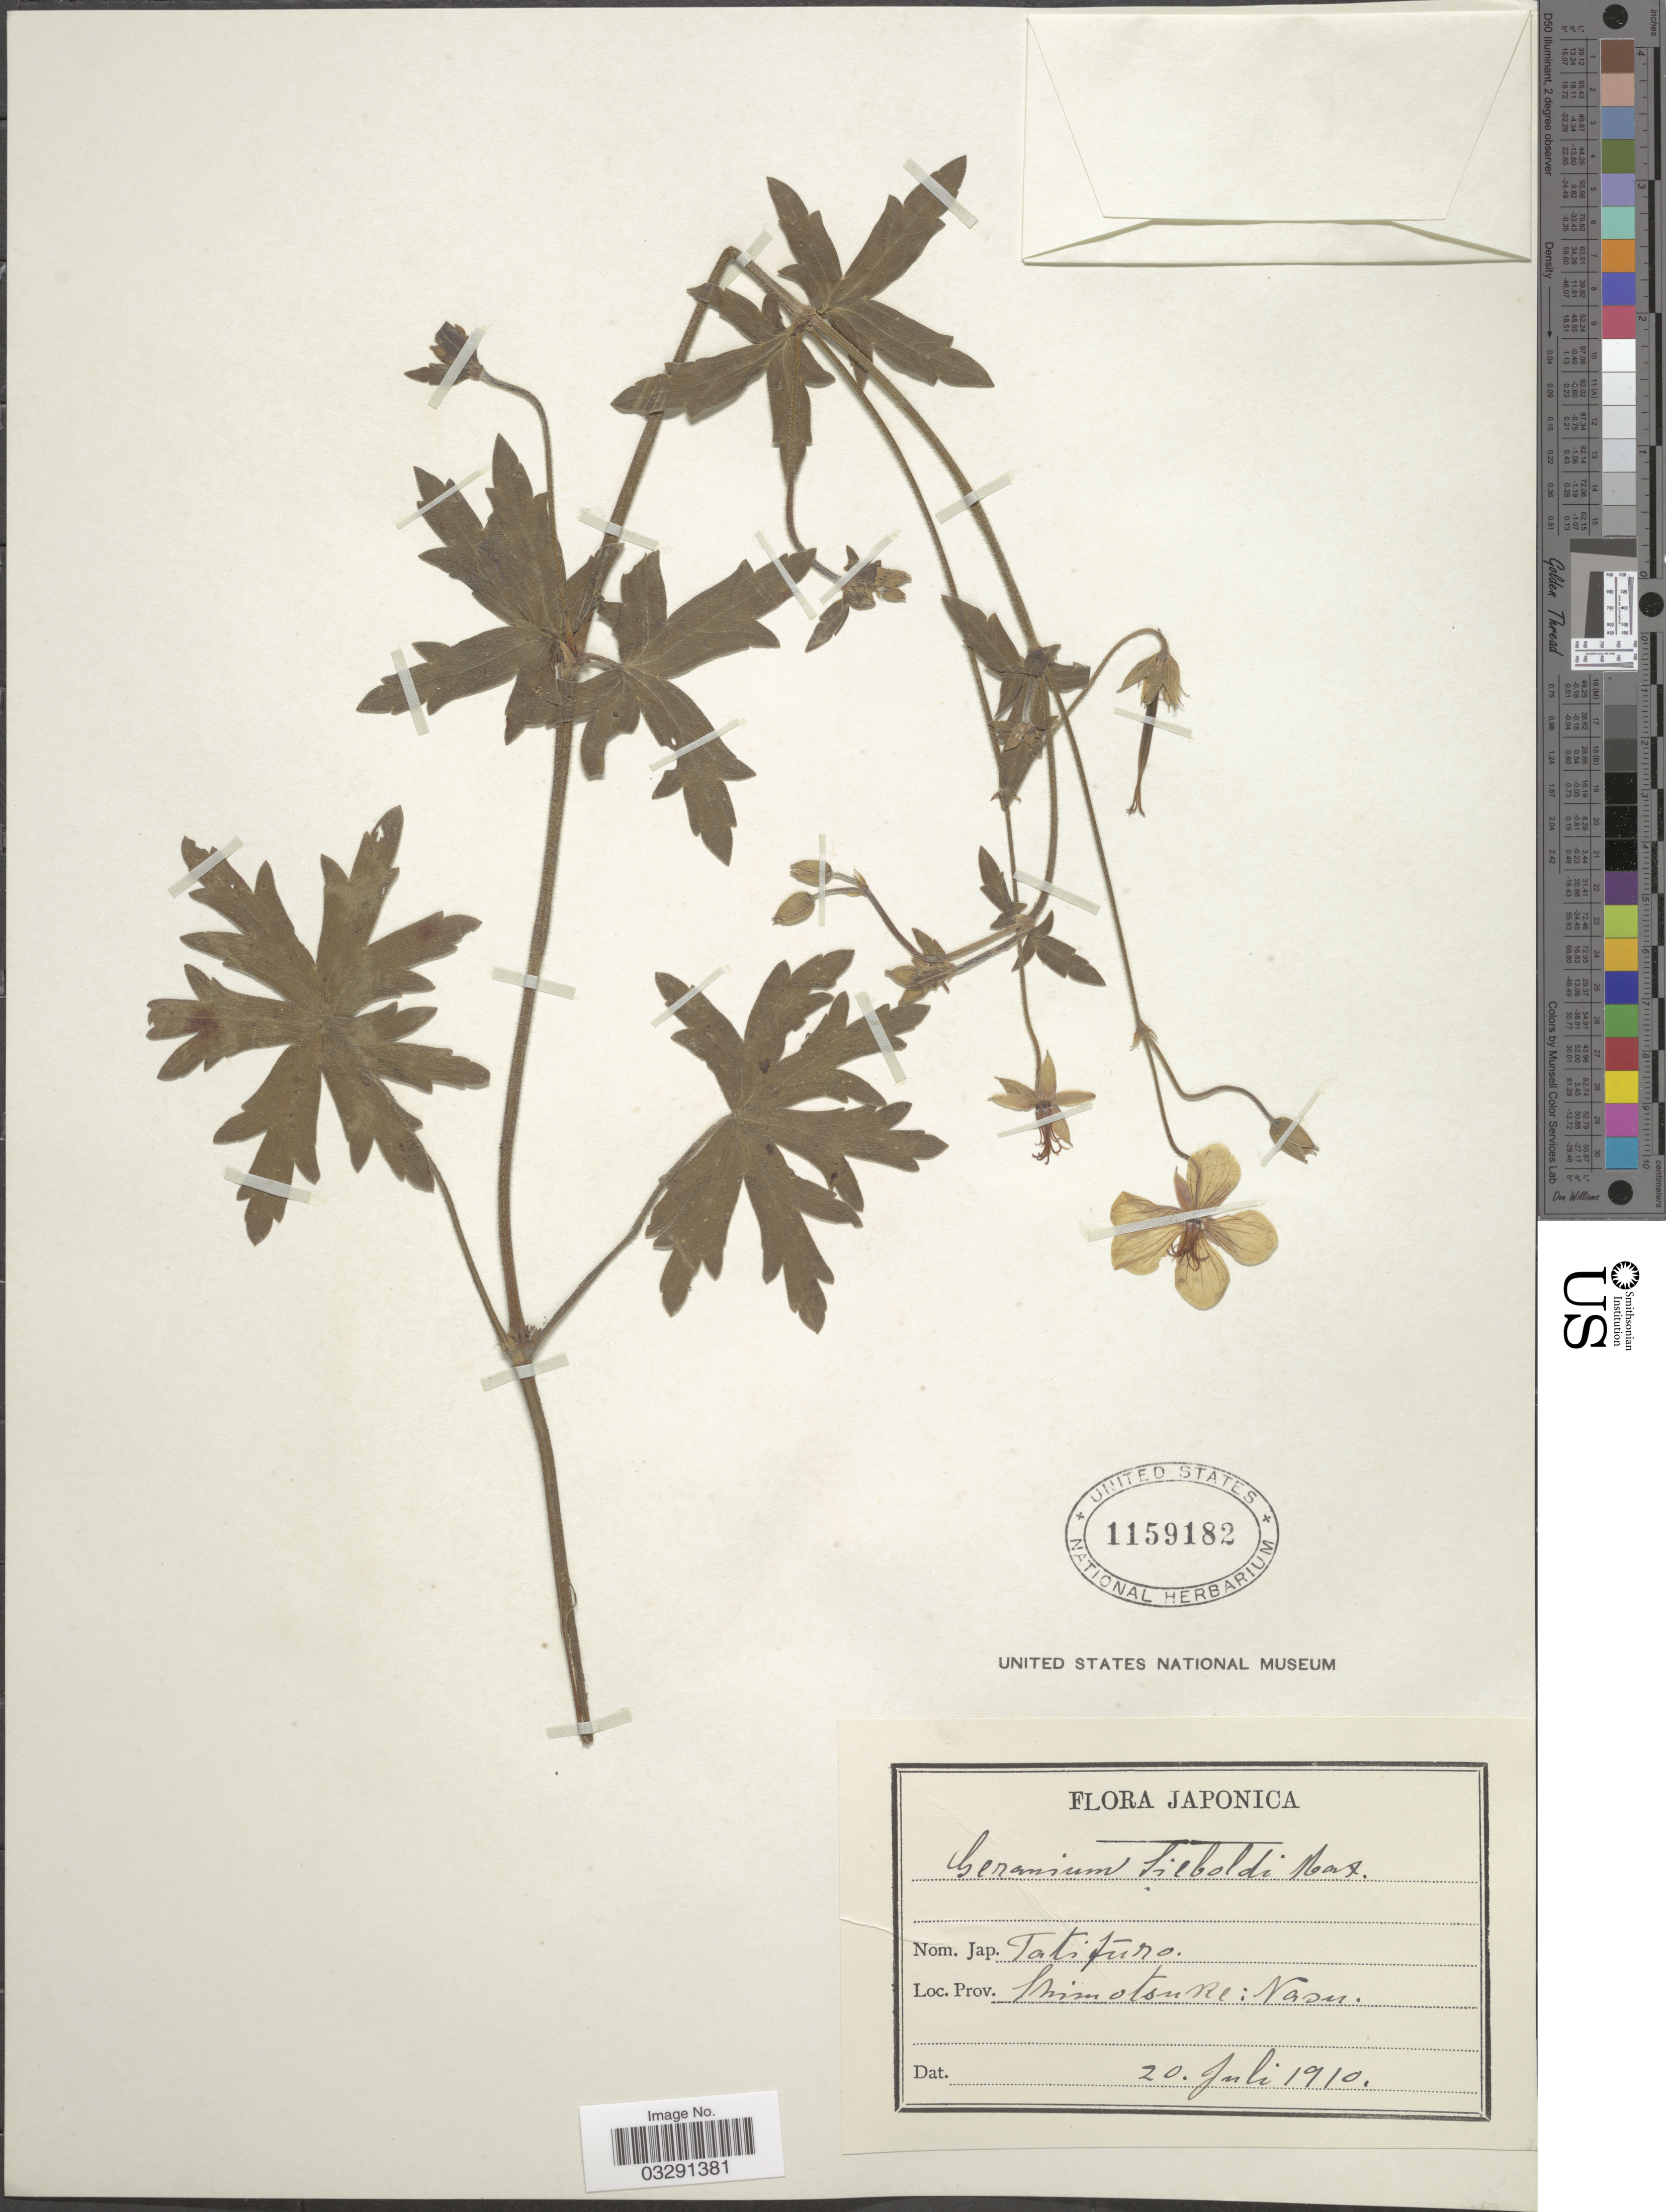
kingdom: Plantae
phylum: Tracheophyta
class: Magnoliopsida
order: Geraniales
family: Geraniaceae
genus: Geranium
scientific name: Geranium sieboldii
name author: Maxim.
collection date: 1910-07-20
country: Japan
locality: Shimotsuke: Nasu.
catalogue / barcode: US 1159182